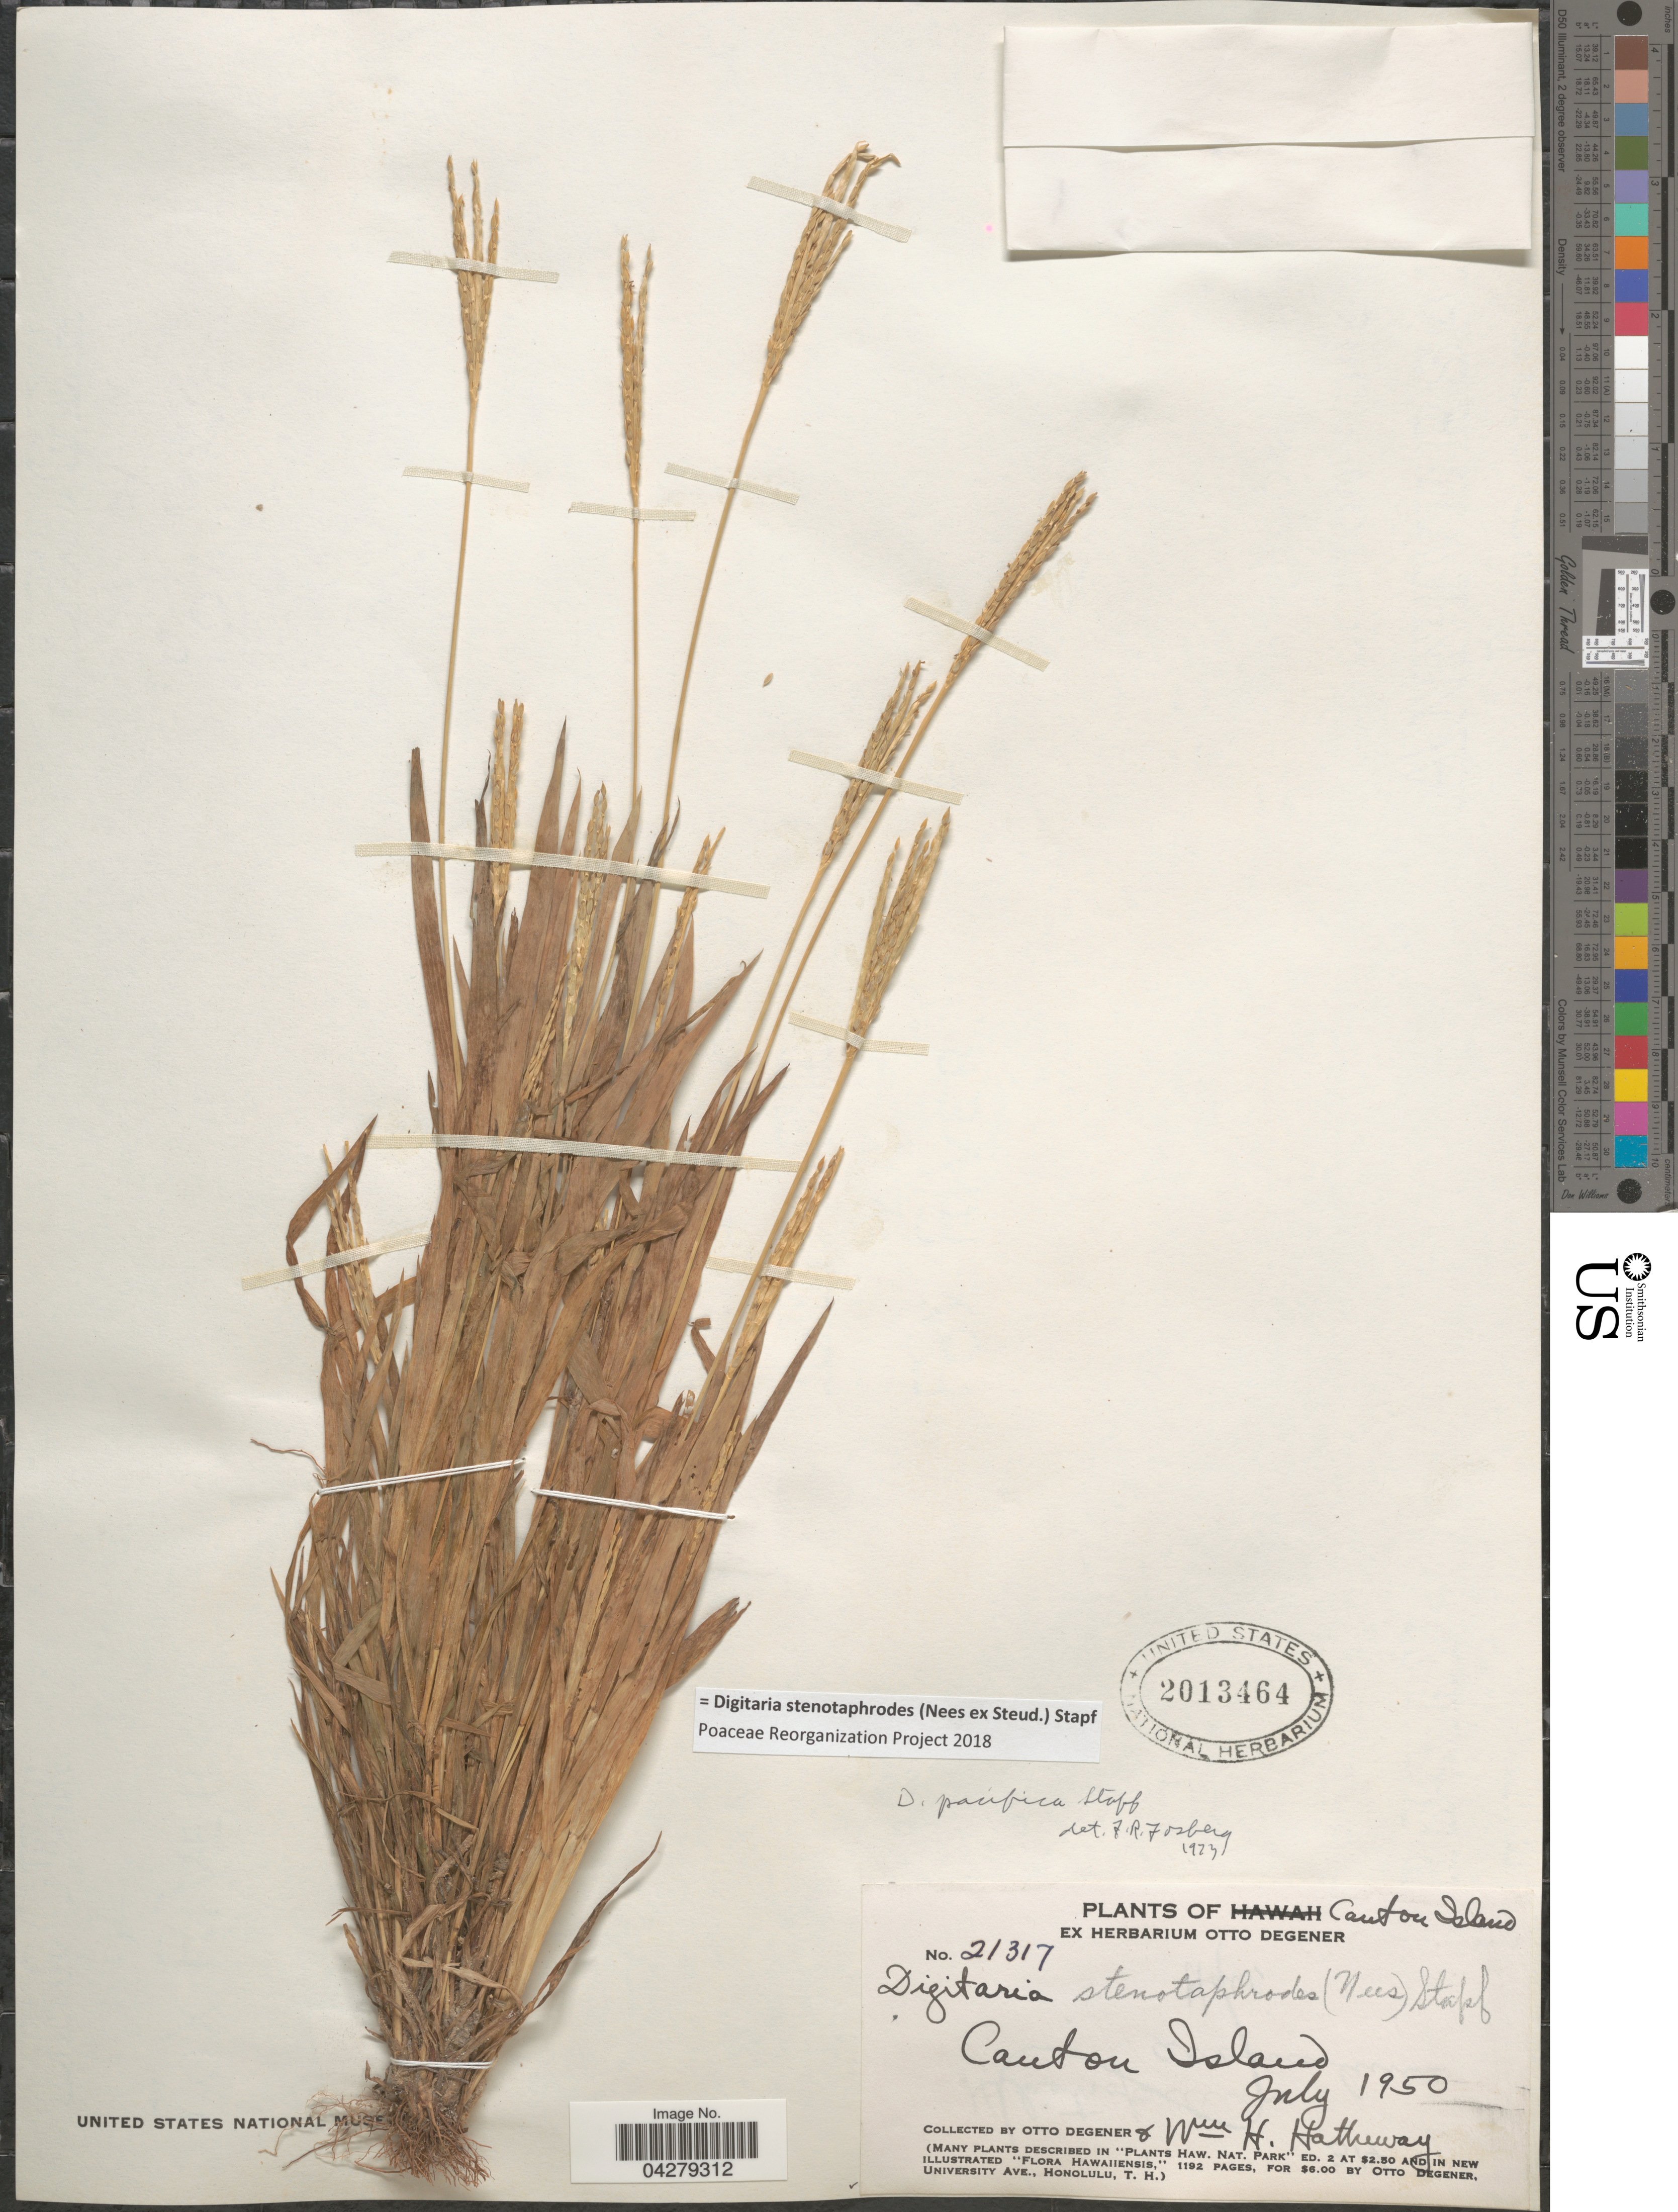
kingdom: Plantae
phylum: Tracheophyta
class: Liliopsida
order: Poales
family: Poaceae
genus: Digitaria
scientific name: Digitaria stenotaphrodes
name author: (Steud.) Stapf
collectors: O. Degener & W. H. Hatheway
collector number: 21317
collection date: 1950-07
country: Kiribati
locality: Canton Island.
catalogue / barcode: US 2013464